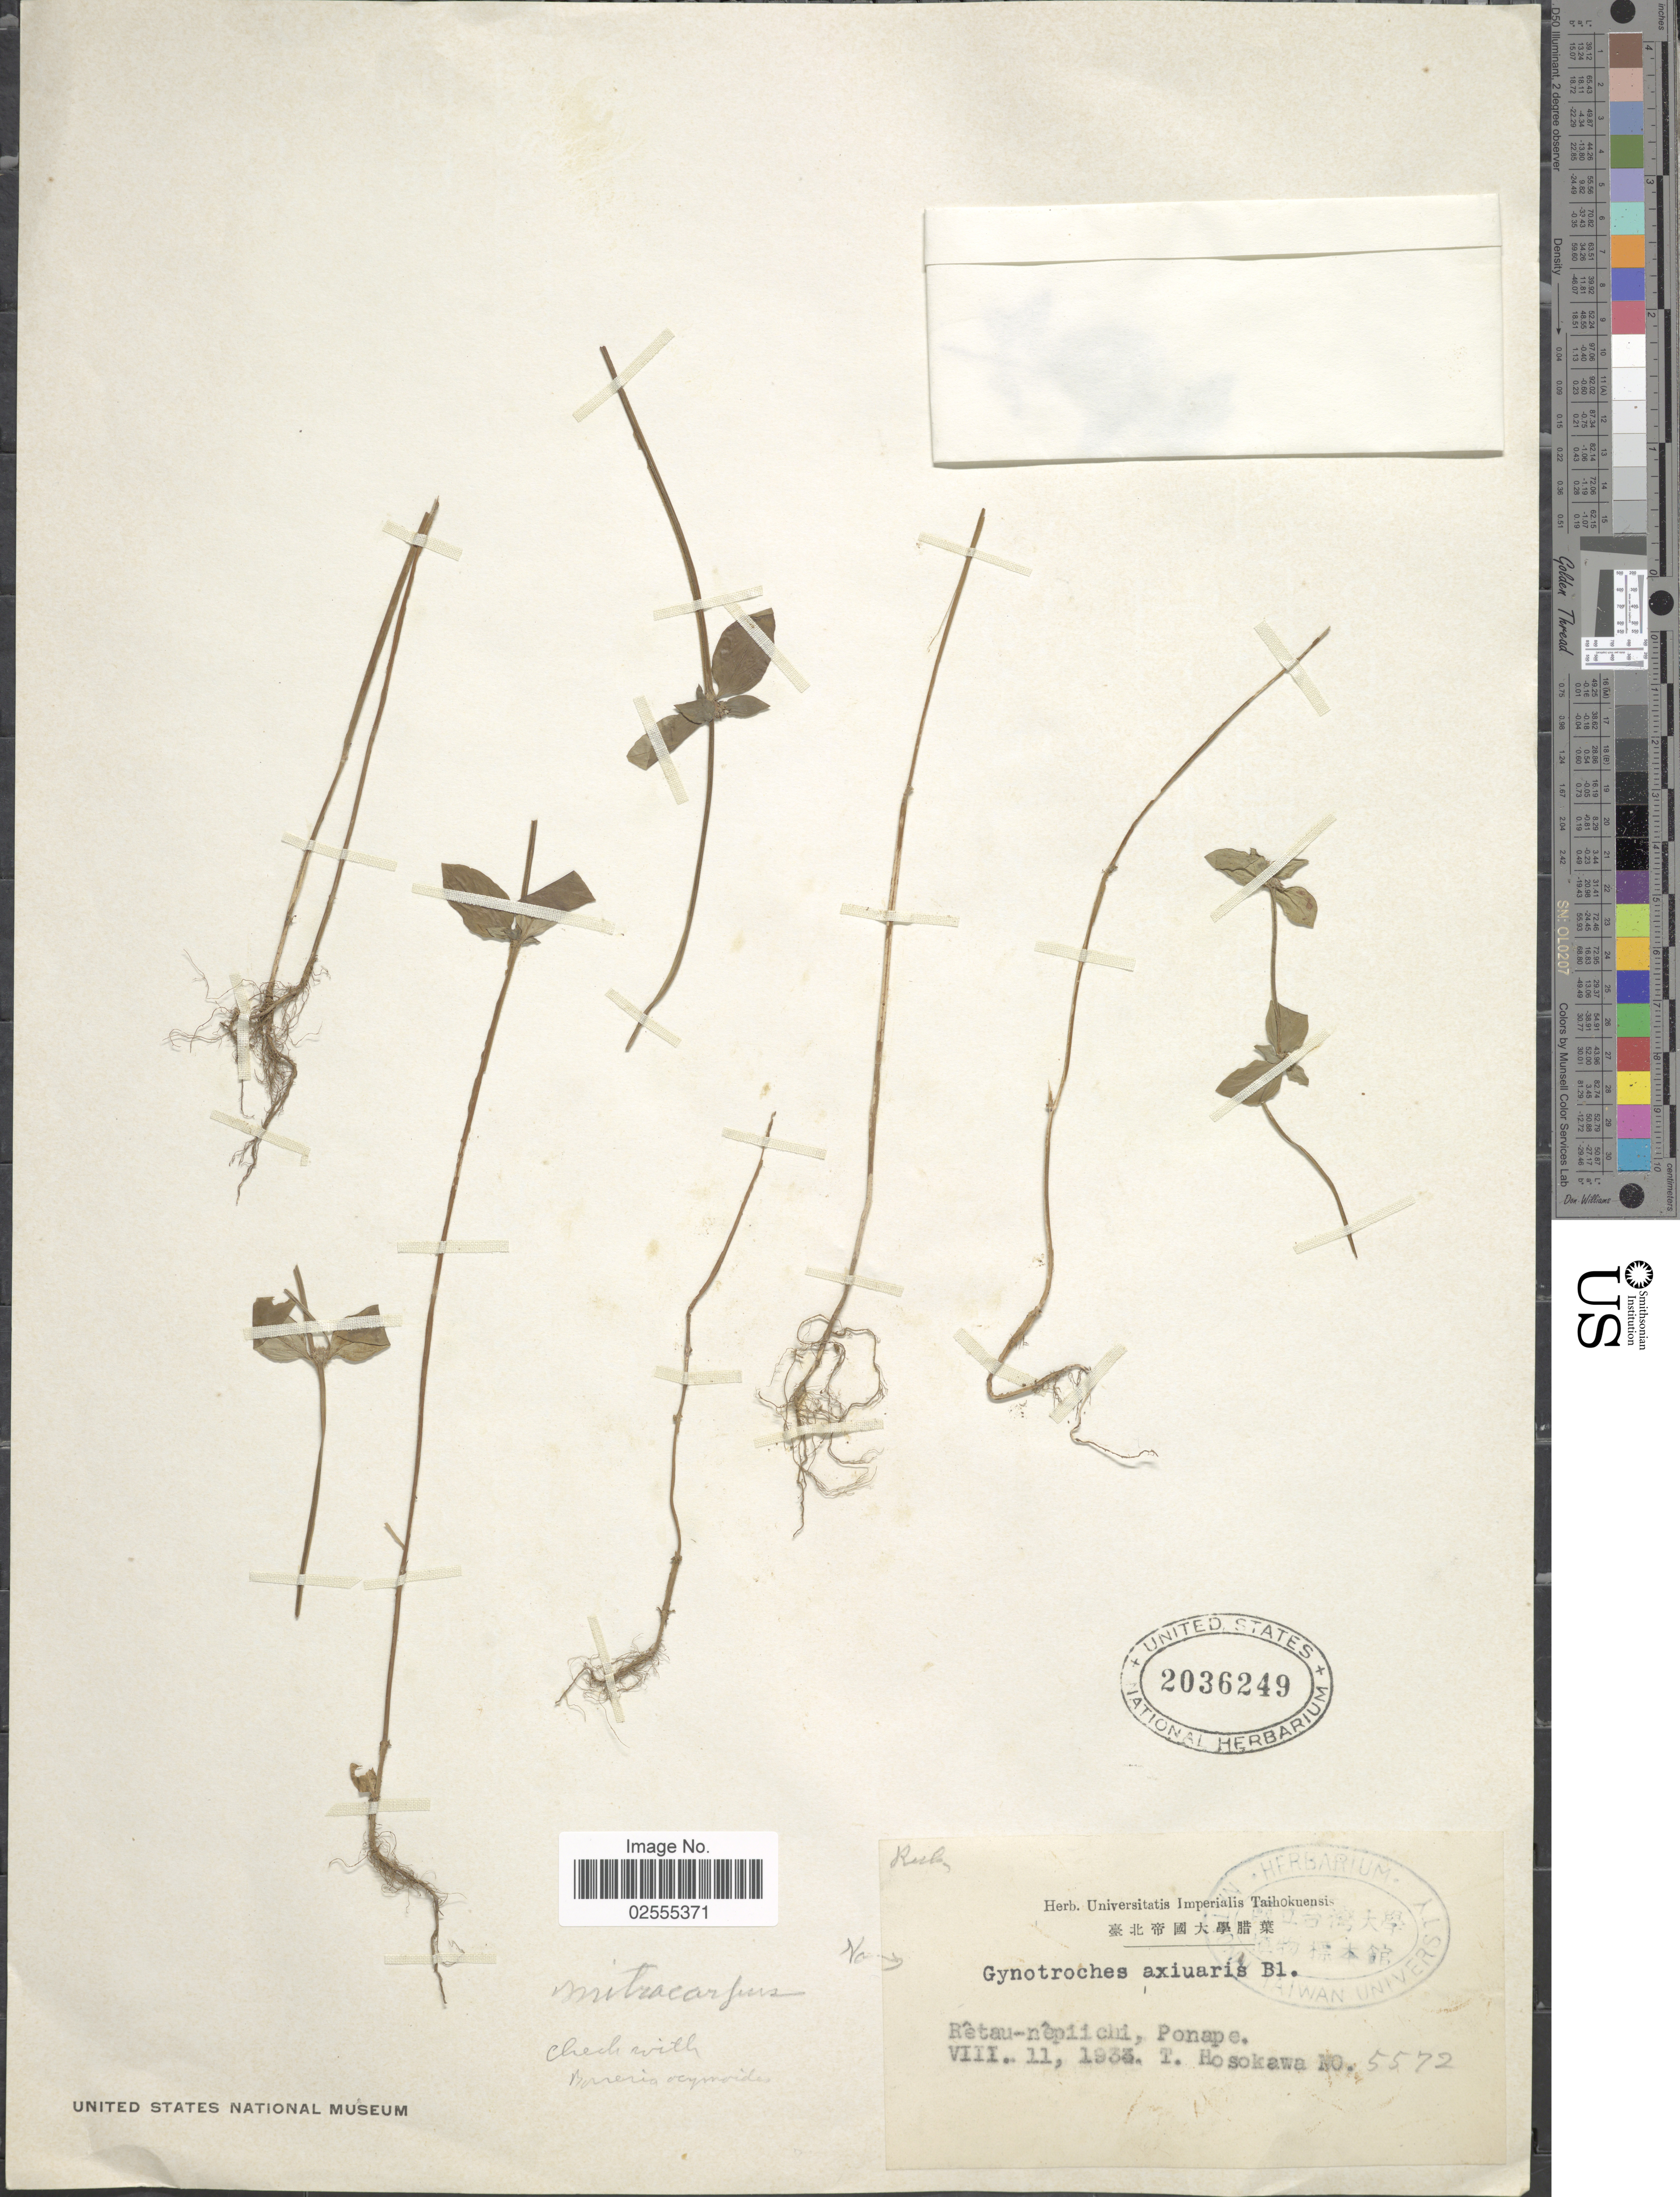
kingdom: Plantae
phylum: Tracheophyta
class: Magnoliopsida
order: Gentianales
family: Rubiaceae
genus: Mitracarpus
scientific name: Mitracarpus hirtus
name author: (L.) DC.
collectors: T. Hosokawa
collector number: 5572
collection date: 1933-08-11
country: Micronesia, Federated States of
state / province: Pohnpei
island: Pohnpei [Ponape]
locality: Retau-nepiichi, Ponape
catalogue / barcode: US 2036249